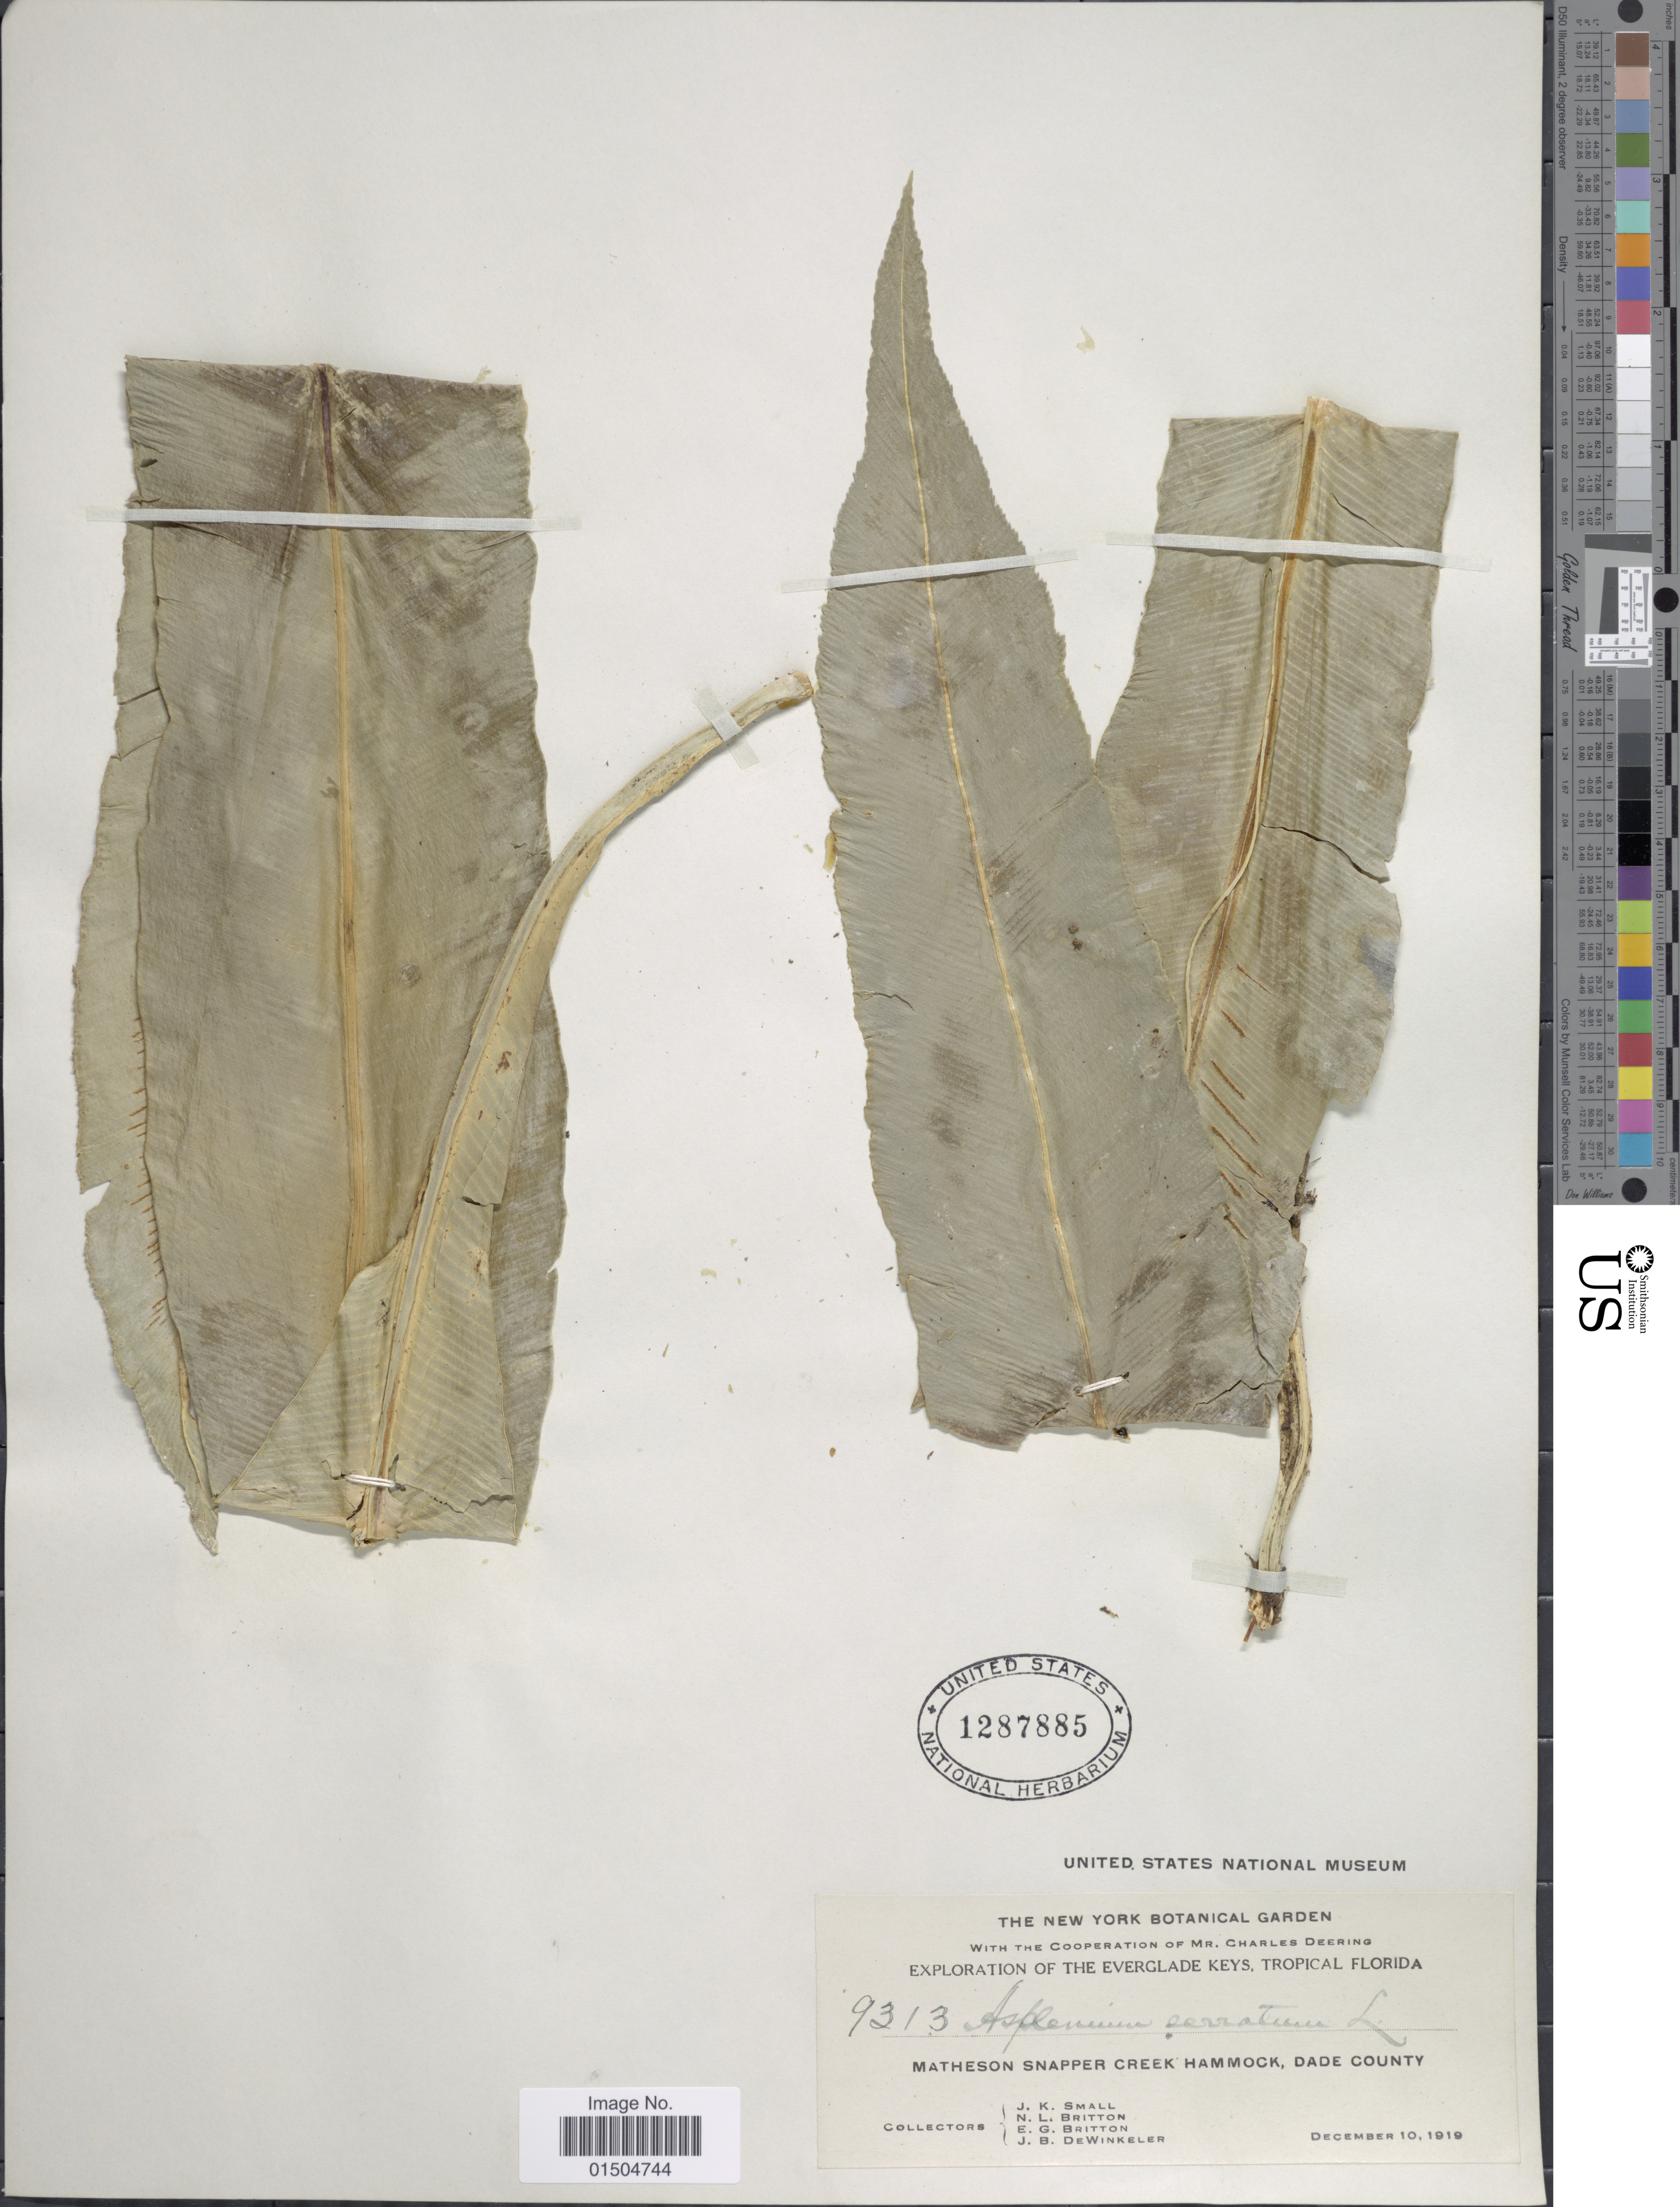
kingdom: Plantae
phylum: Tracheophyta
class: Polypodiopsida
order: Polypodiales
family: Aspleniaceae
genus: Asplenium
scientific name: Asplenium serratum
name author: L.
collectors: J. K. Small, N. Britton, E. G. Britton & J. B. Dewinkeler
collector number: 9313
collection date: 1919-12-10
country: United States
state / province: Florida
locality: Tropical Florida. Matheson Snapper Creek Hammock, Dade County.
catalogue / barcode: US 1287885